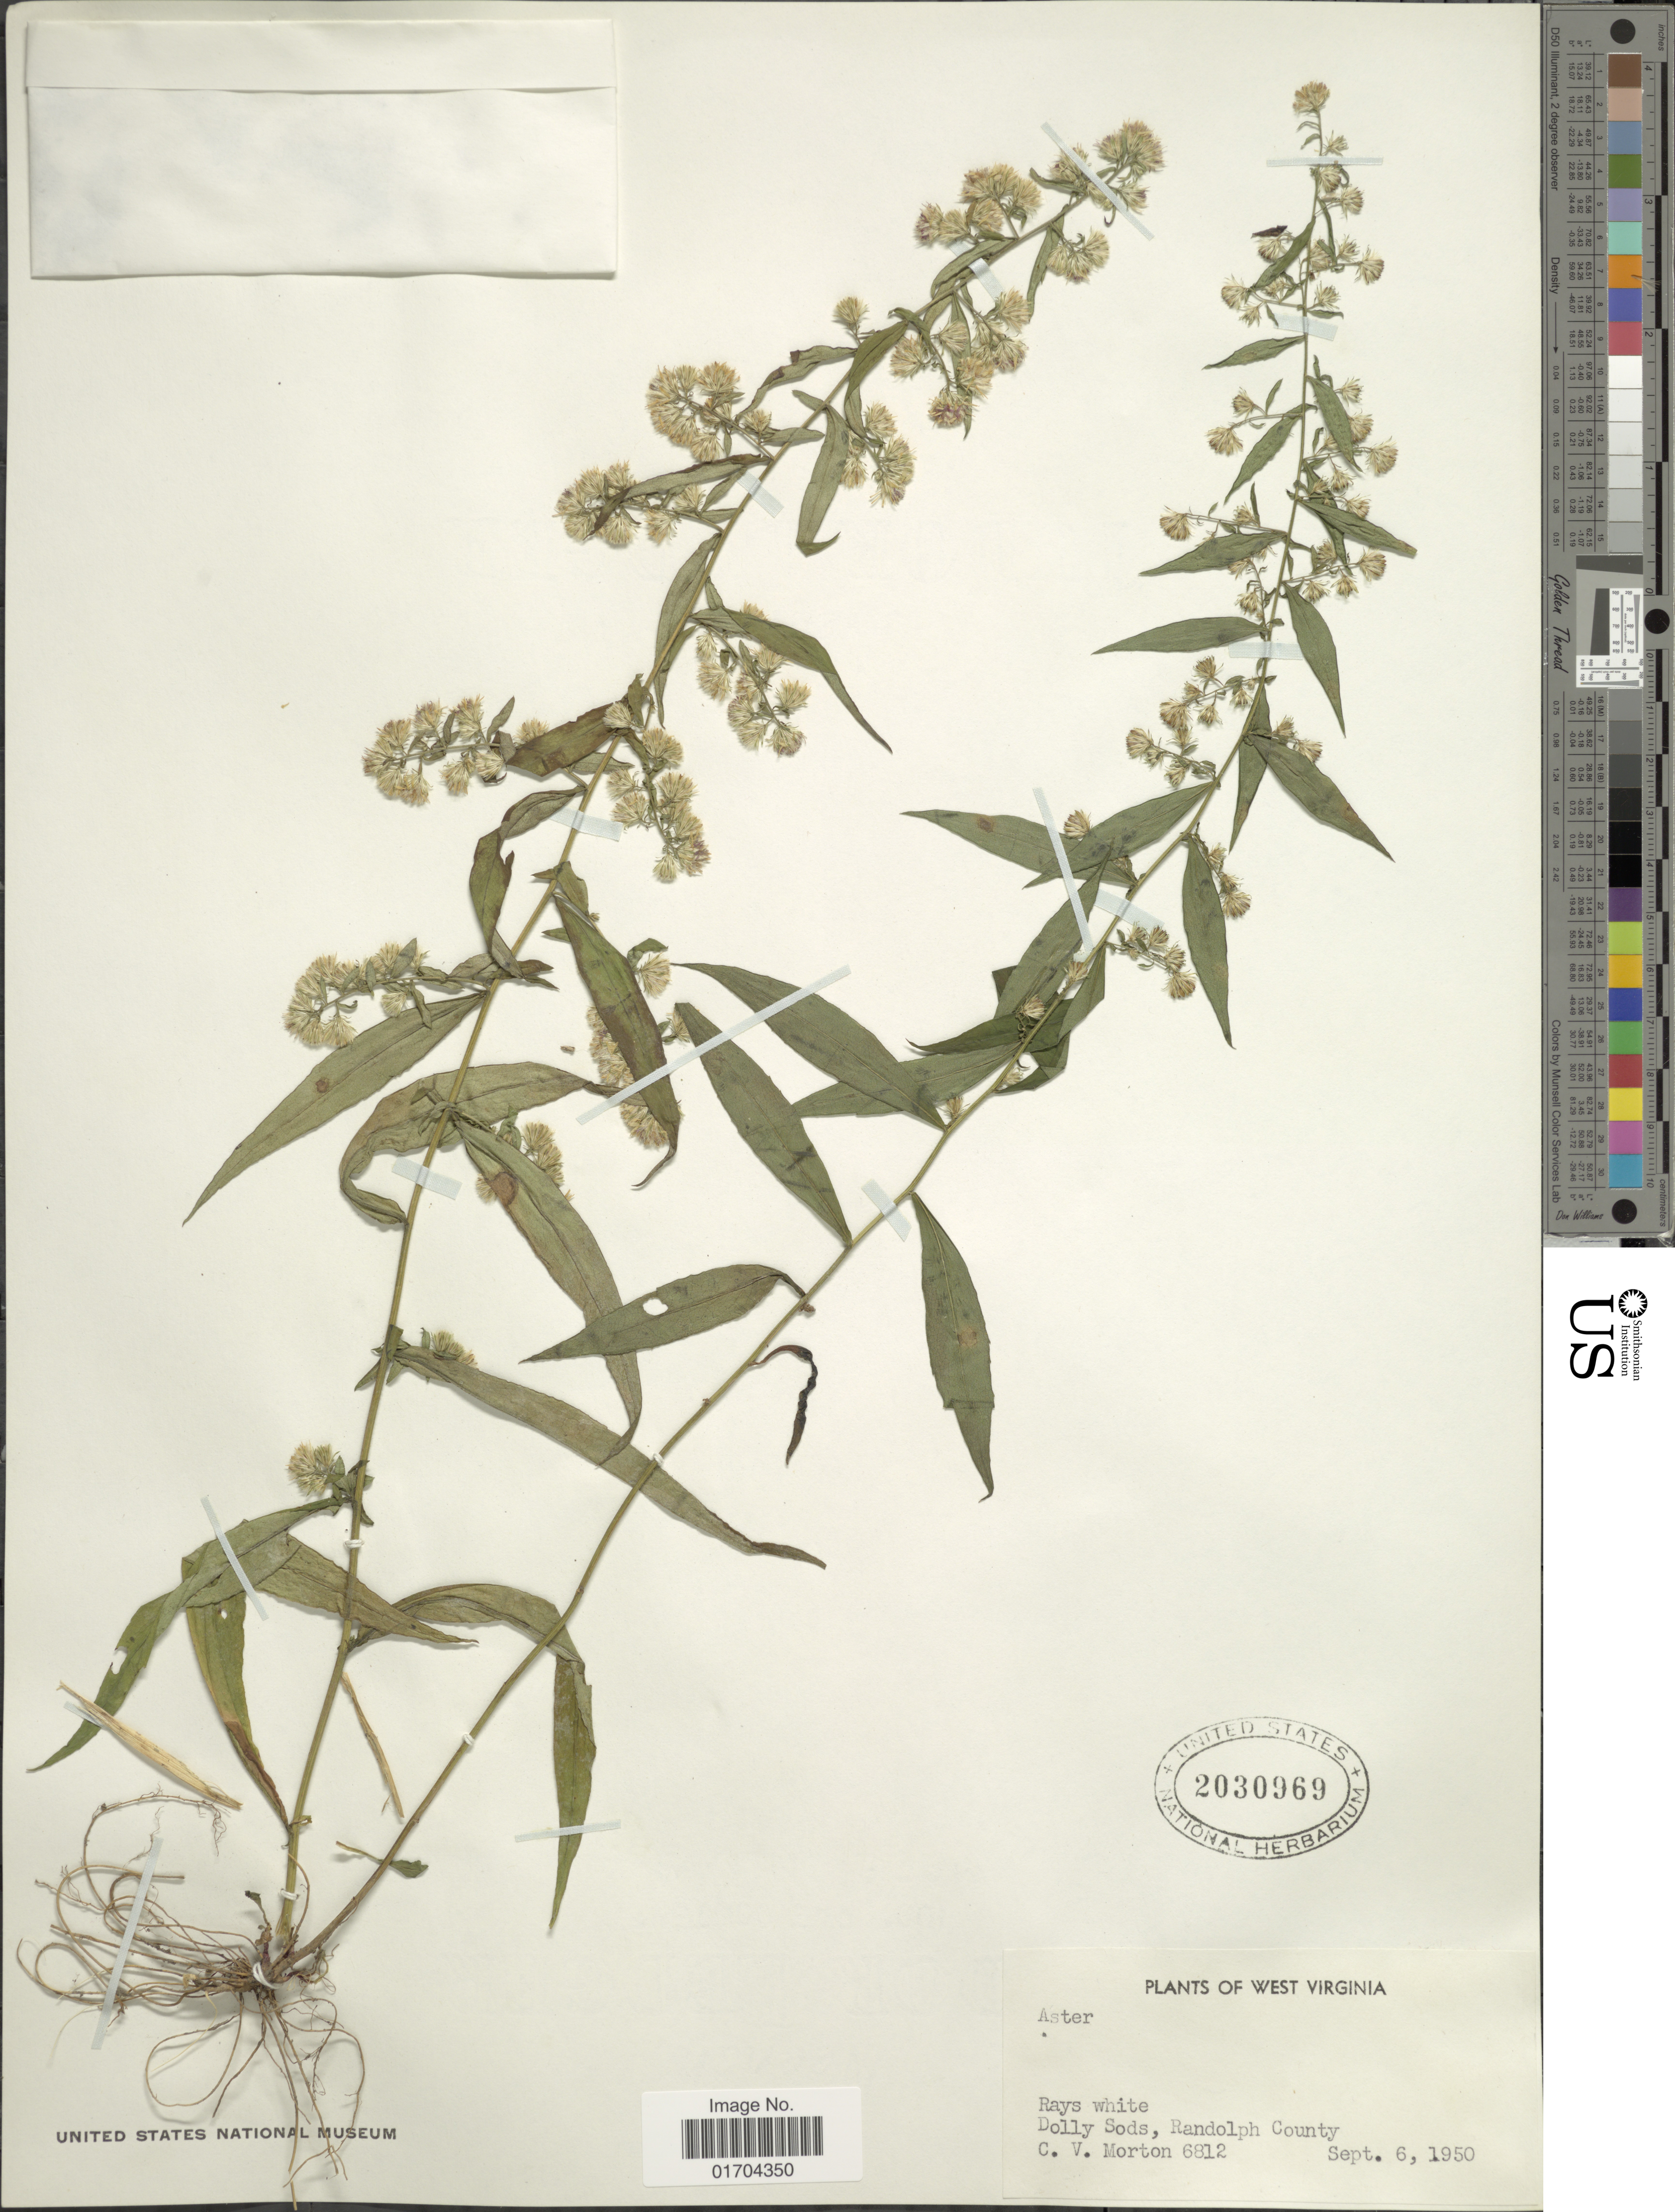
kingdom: Plantae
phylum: Tracheophyta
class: Magnoliopsida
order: Asterales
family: Asteraceae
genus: Symphyotrichum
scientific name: Symphyotrichum sp.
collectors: C. V. Morton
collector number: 6812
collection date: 1950-09-06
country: United States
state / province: West Virginia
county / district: Randolph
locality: Dolly Sods, Randolph County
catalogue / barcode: US 2030969